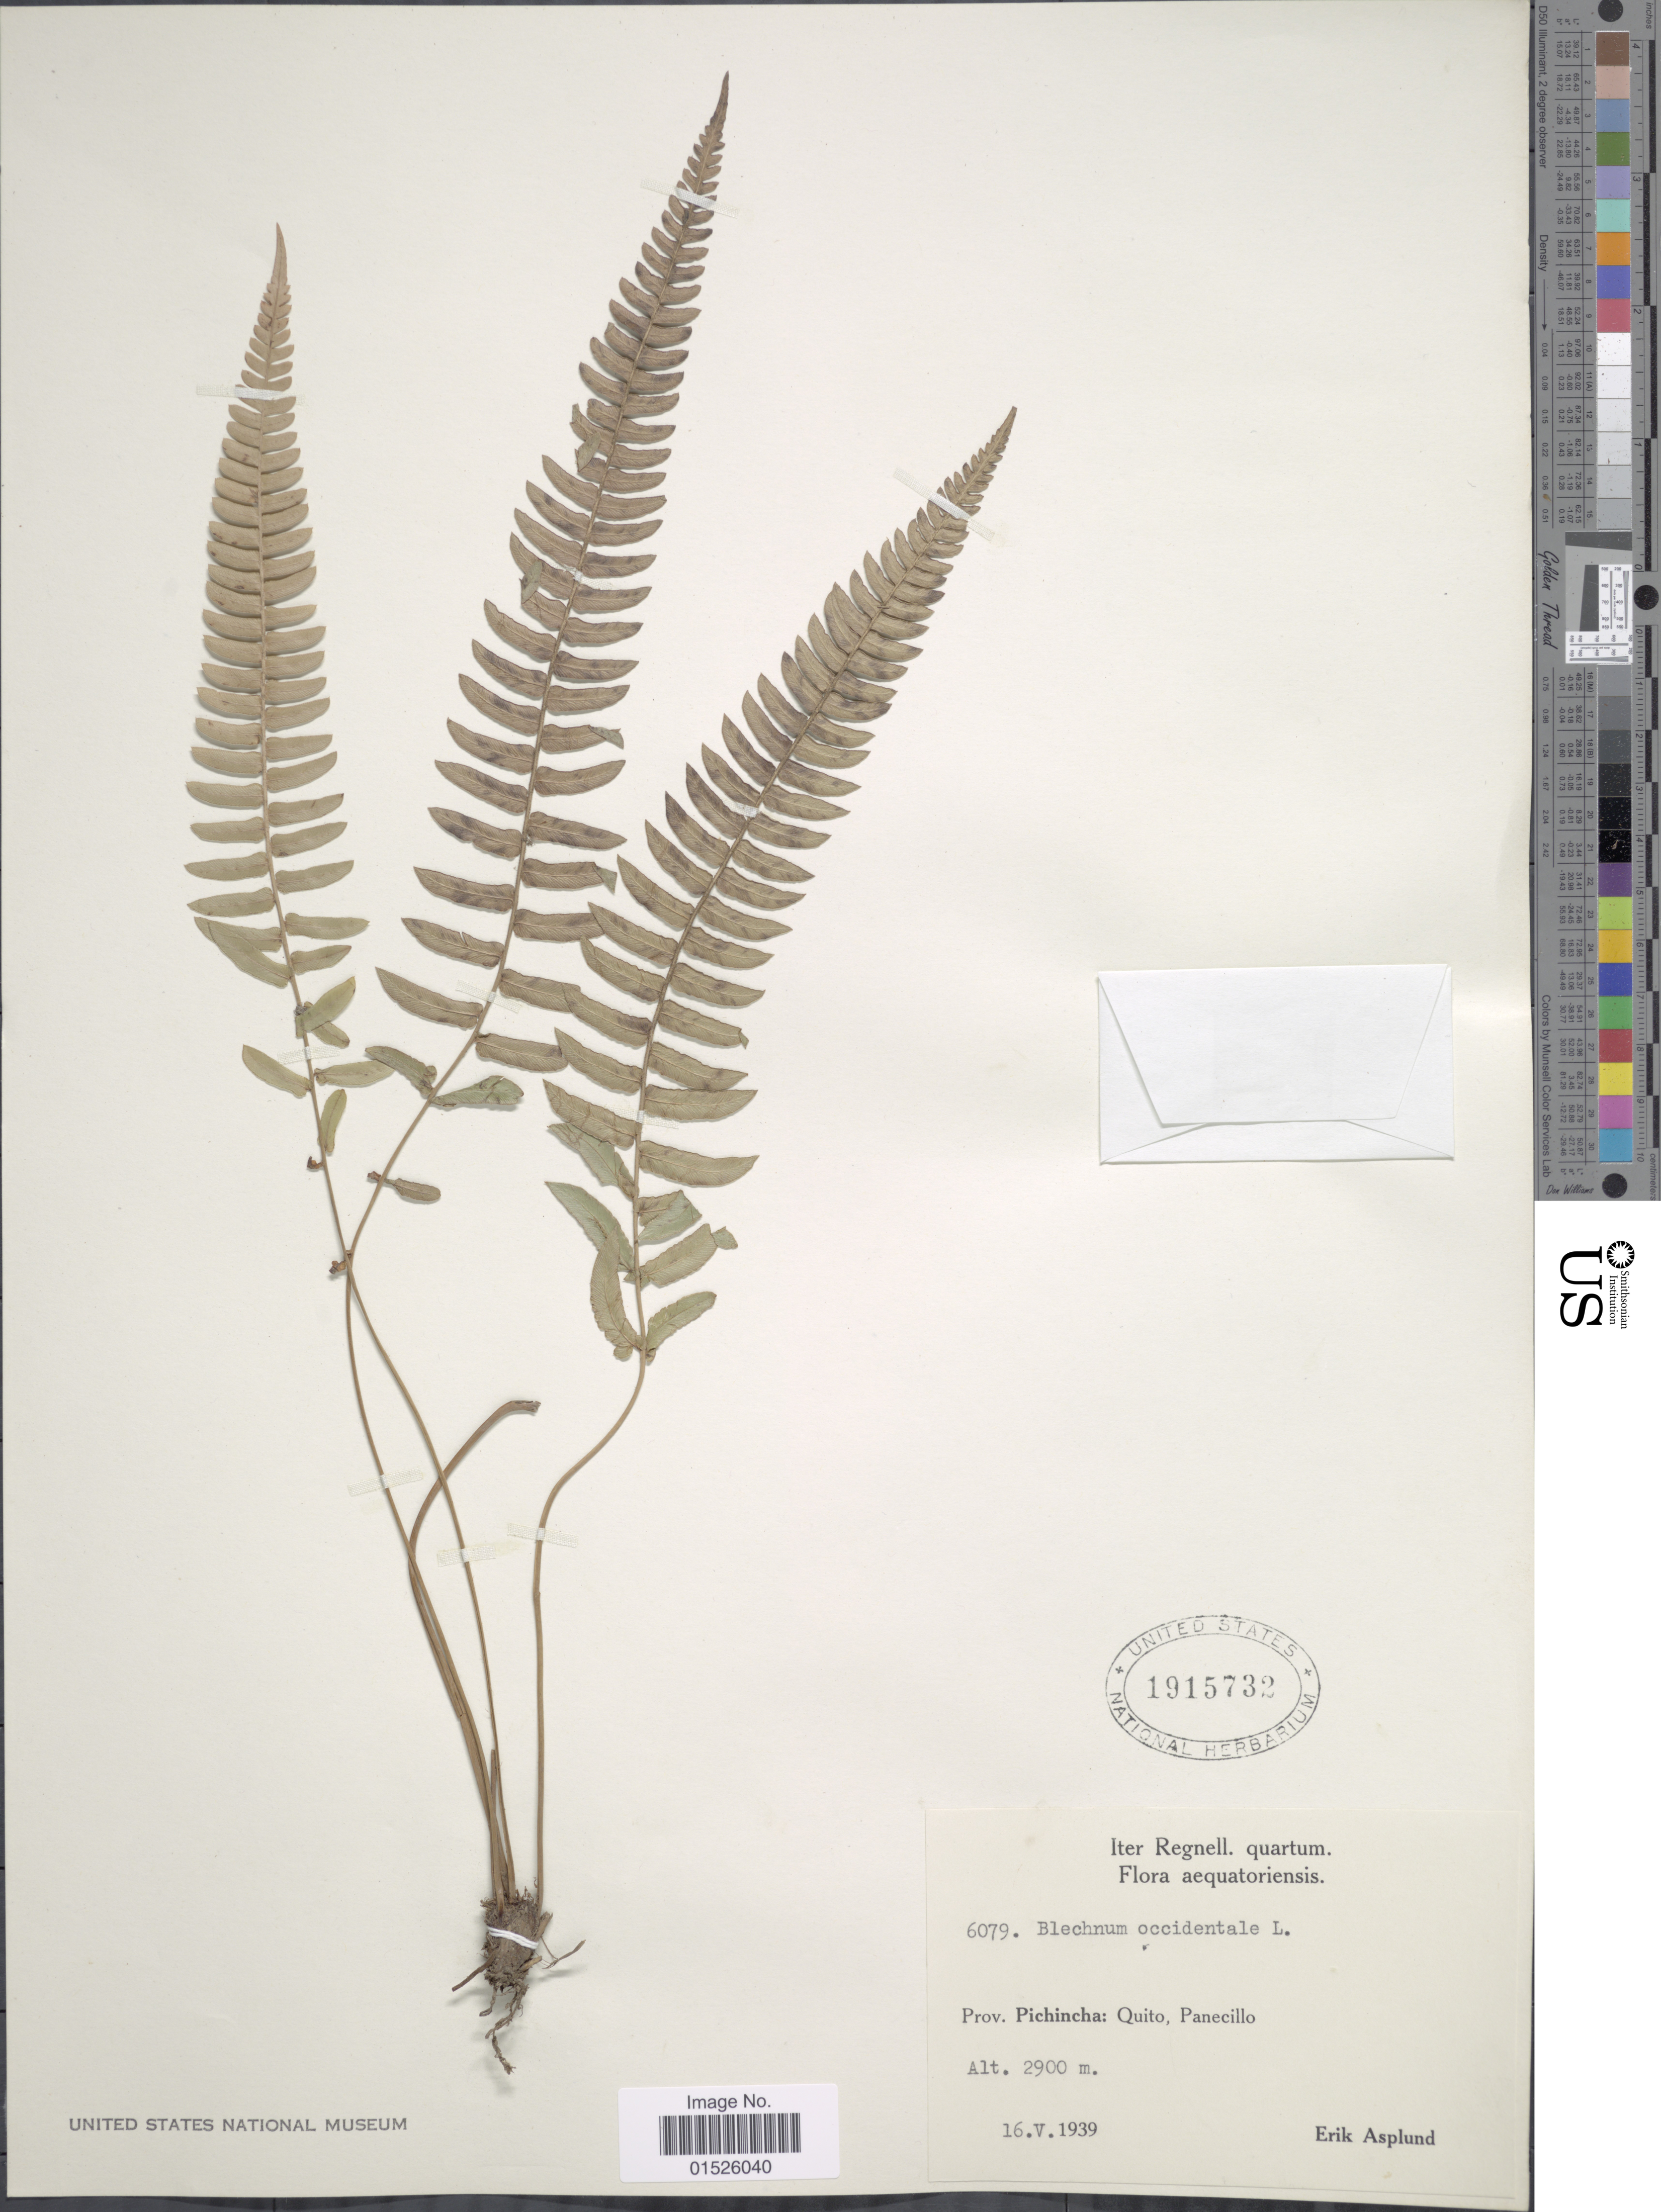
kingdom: Plantae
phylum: Tracheophyta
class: Polypodiopsida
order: Polypodiales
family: Blechnaceae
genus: Blechnum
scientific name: Blechnum glandulosum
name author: Link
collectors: E. Asplund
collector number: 6079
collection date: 1939-05-16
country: Ecuador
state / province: Pichincha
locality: Aequatoriensis, Prov. Pichincha: Quito, Panecillo.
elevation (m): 2900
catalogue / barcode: US 1915732